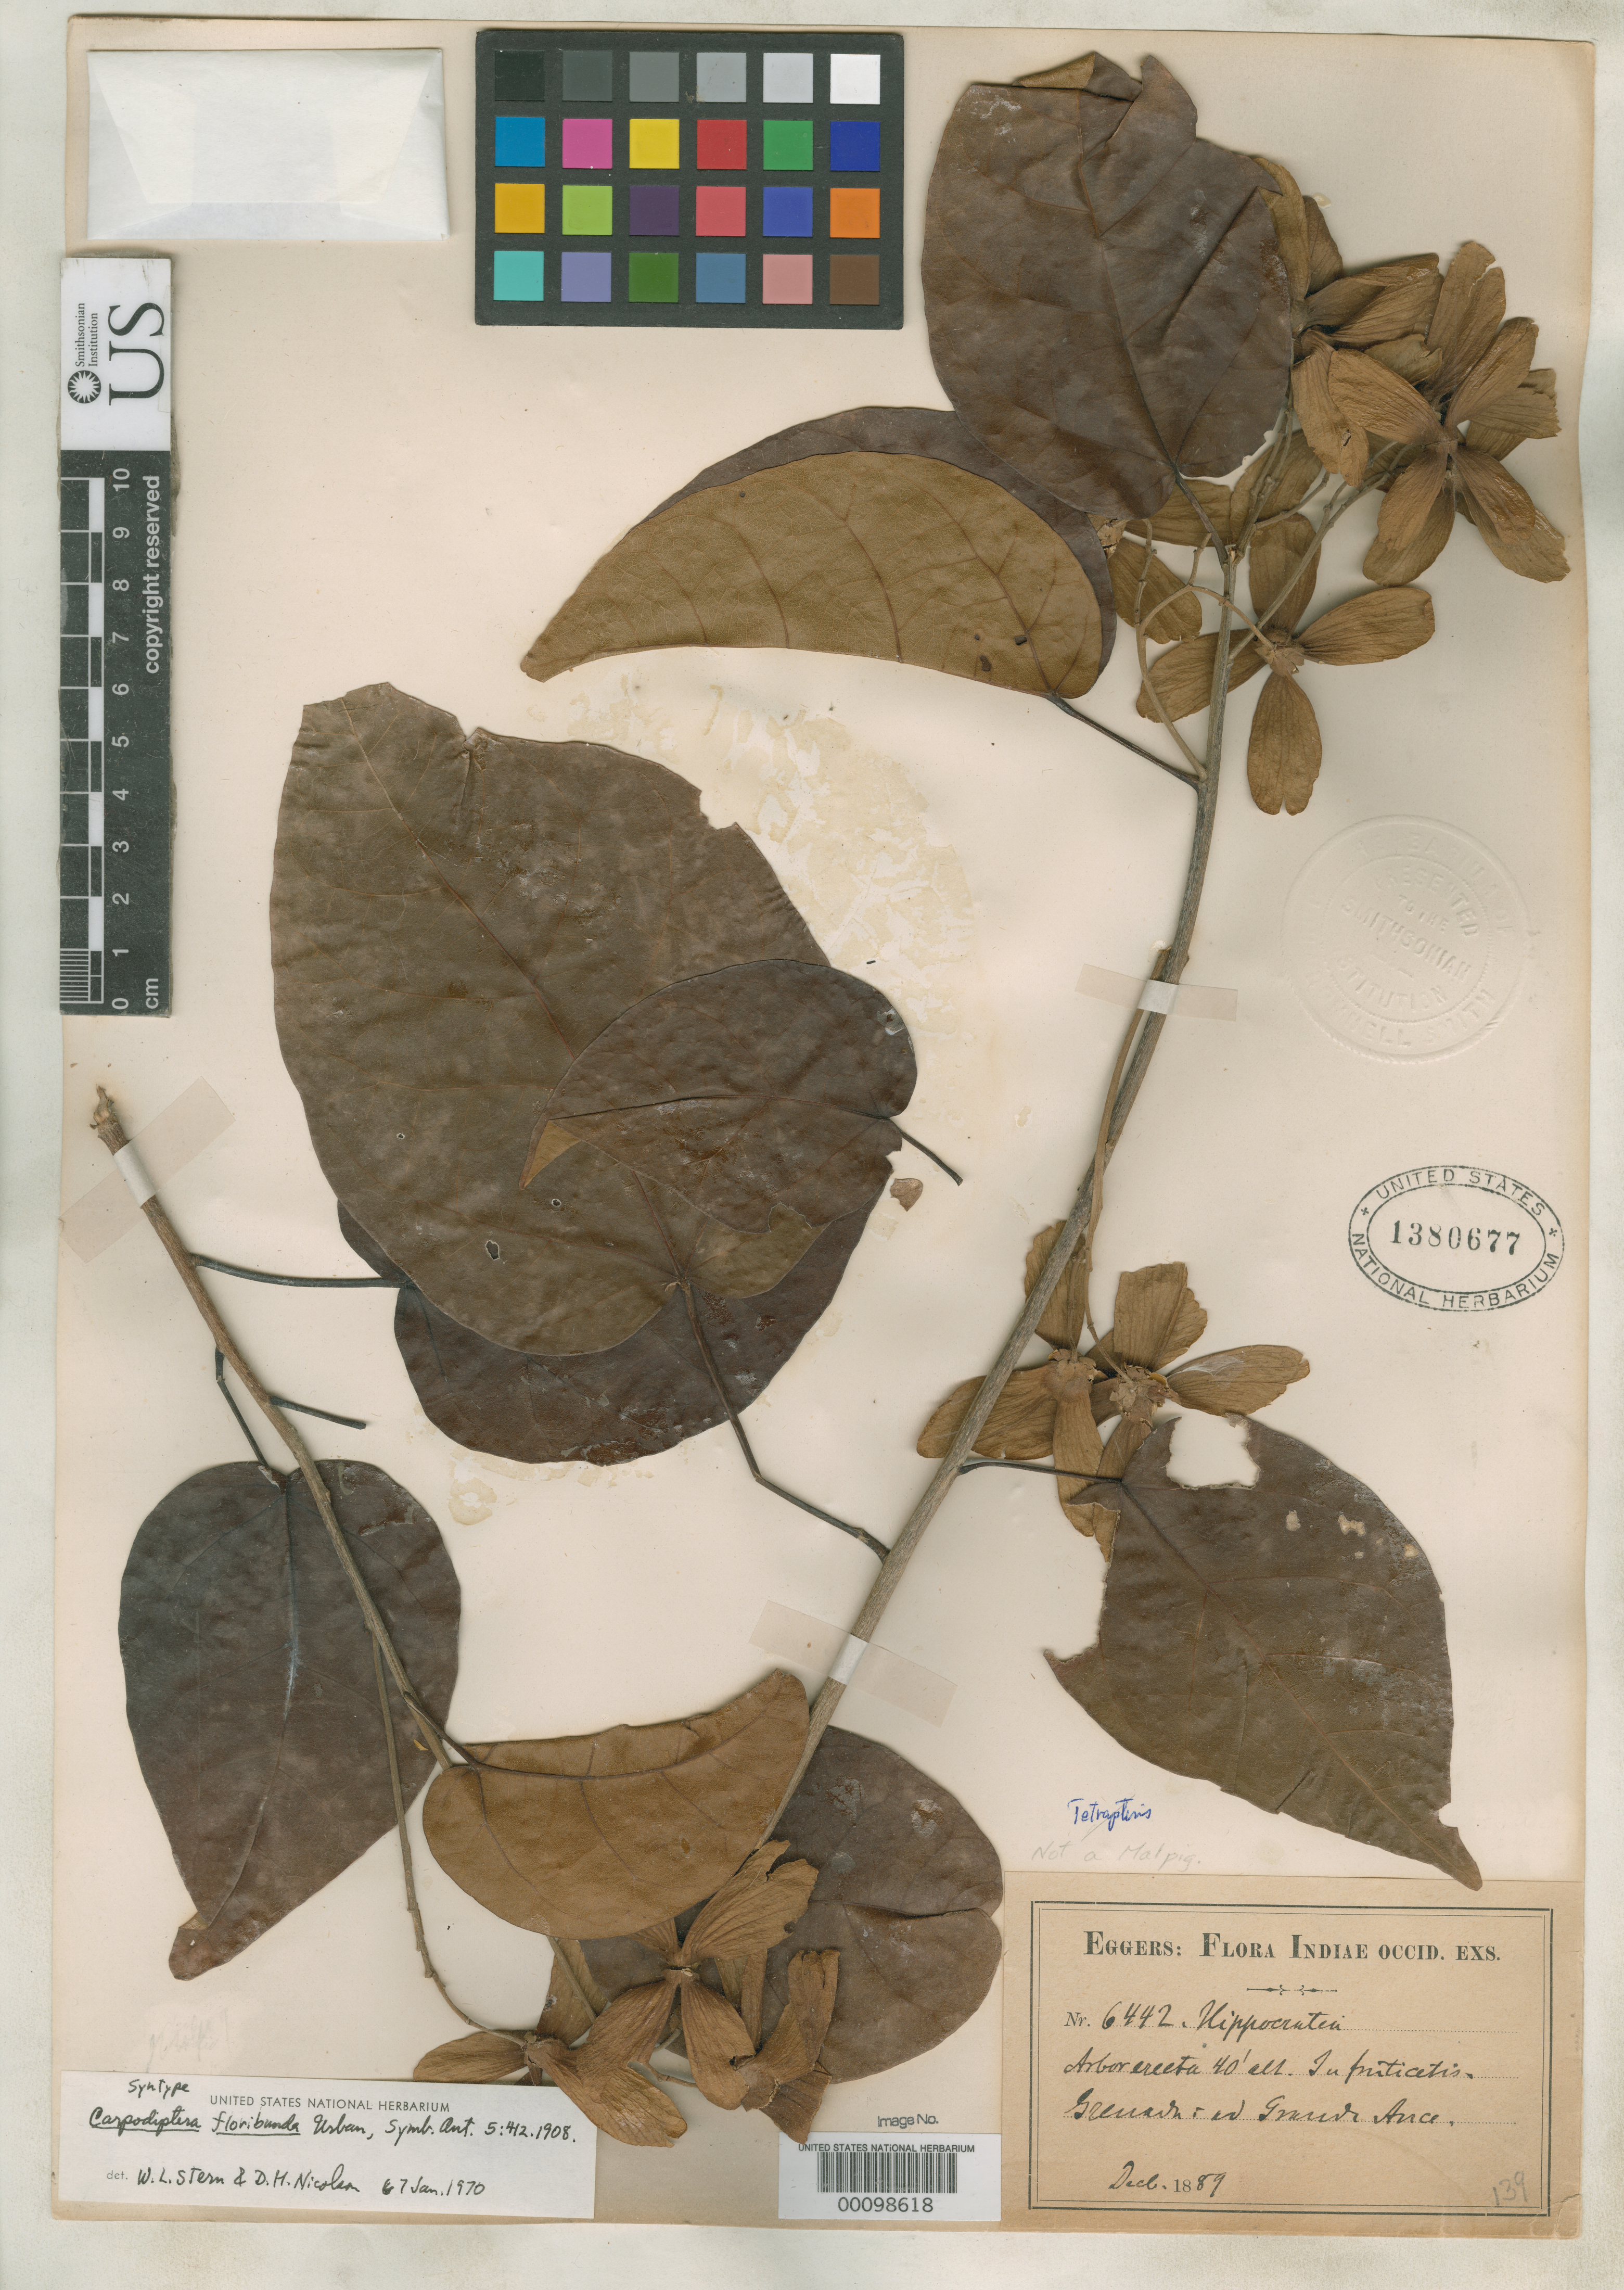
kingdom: Plantae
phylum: Tracheophyta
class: Magnoliopsida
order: Malvales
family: Malvaceae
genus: Carpodiptera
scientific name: Carpodiptera floribunda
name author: Urb.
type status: Isosyntype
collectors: H. F. A. von Eggers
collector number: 6442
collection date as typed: Dec 1889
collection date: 1889-12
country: Grenada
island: Windward Is.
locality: Grande Ance.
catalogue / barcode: US 1380677